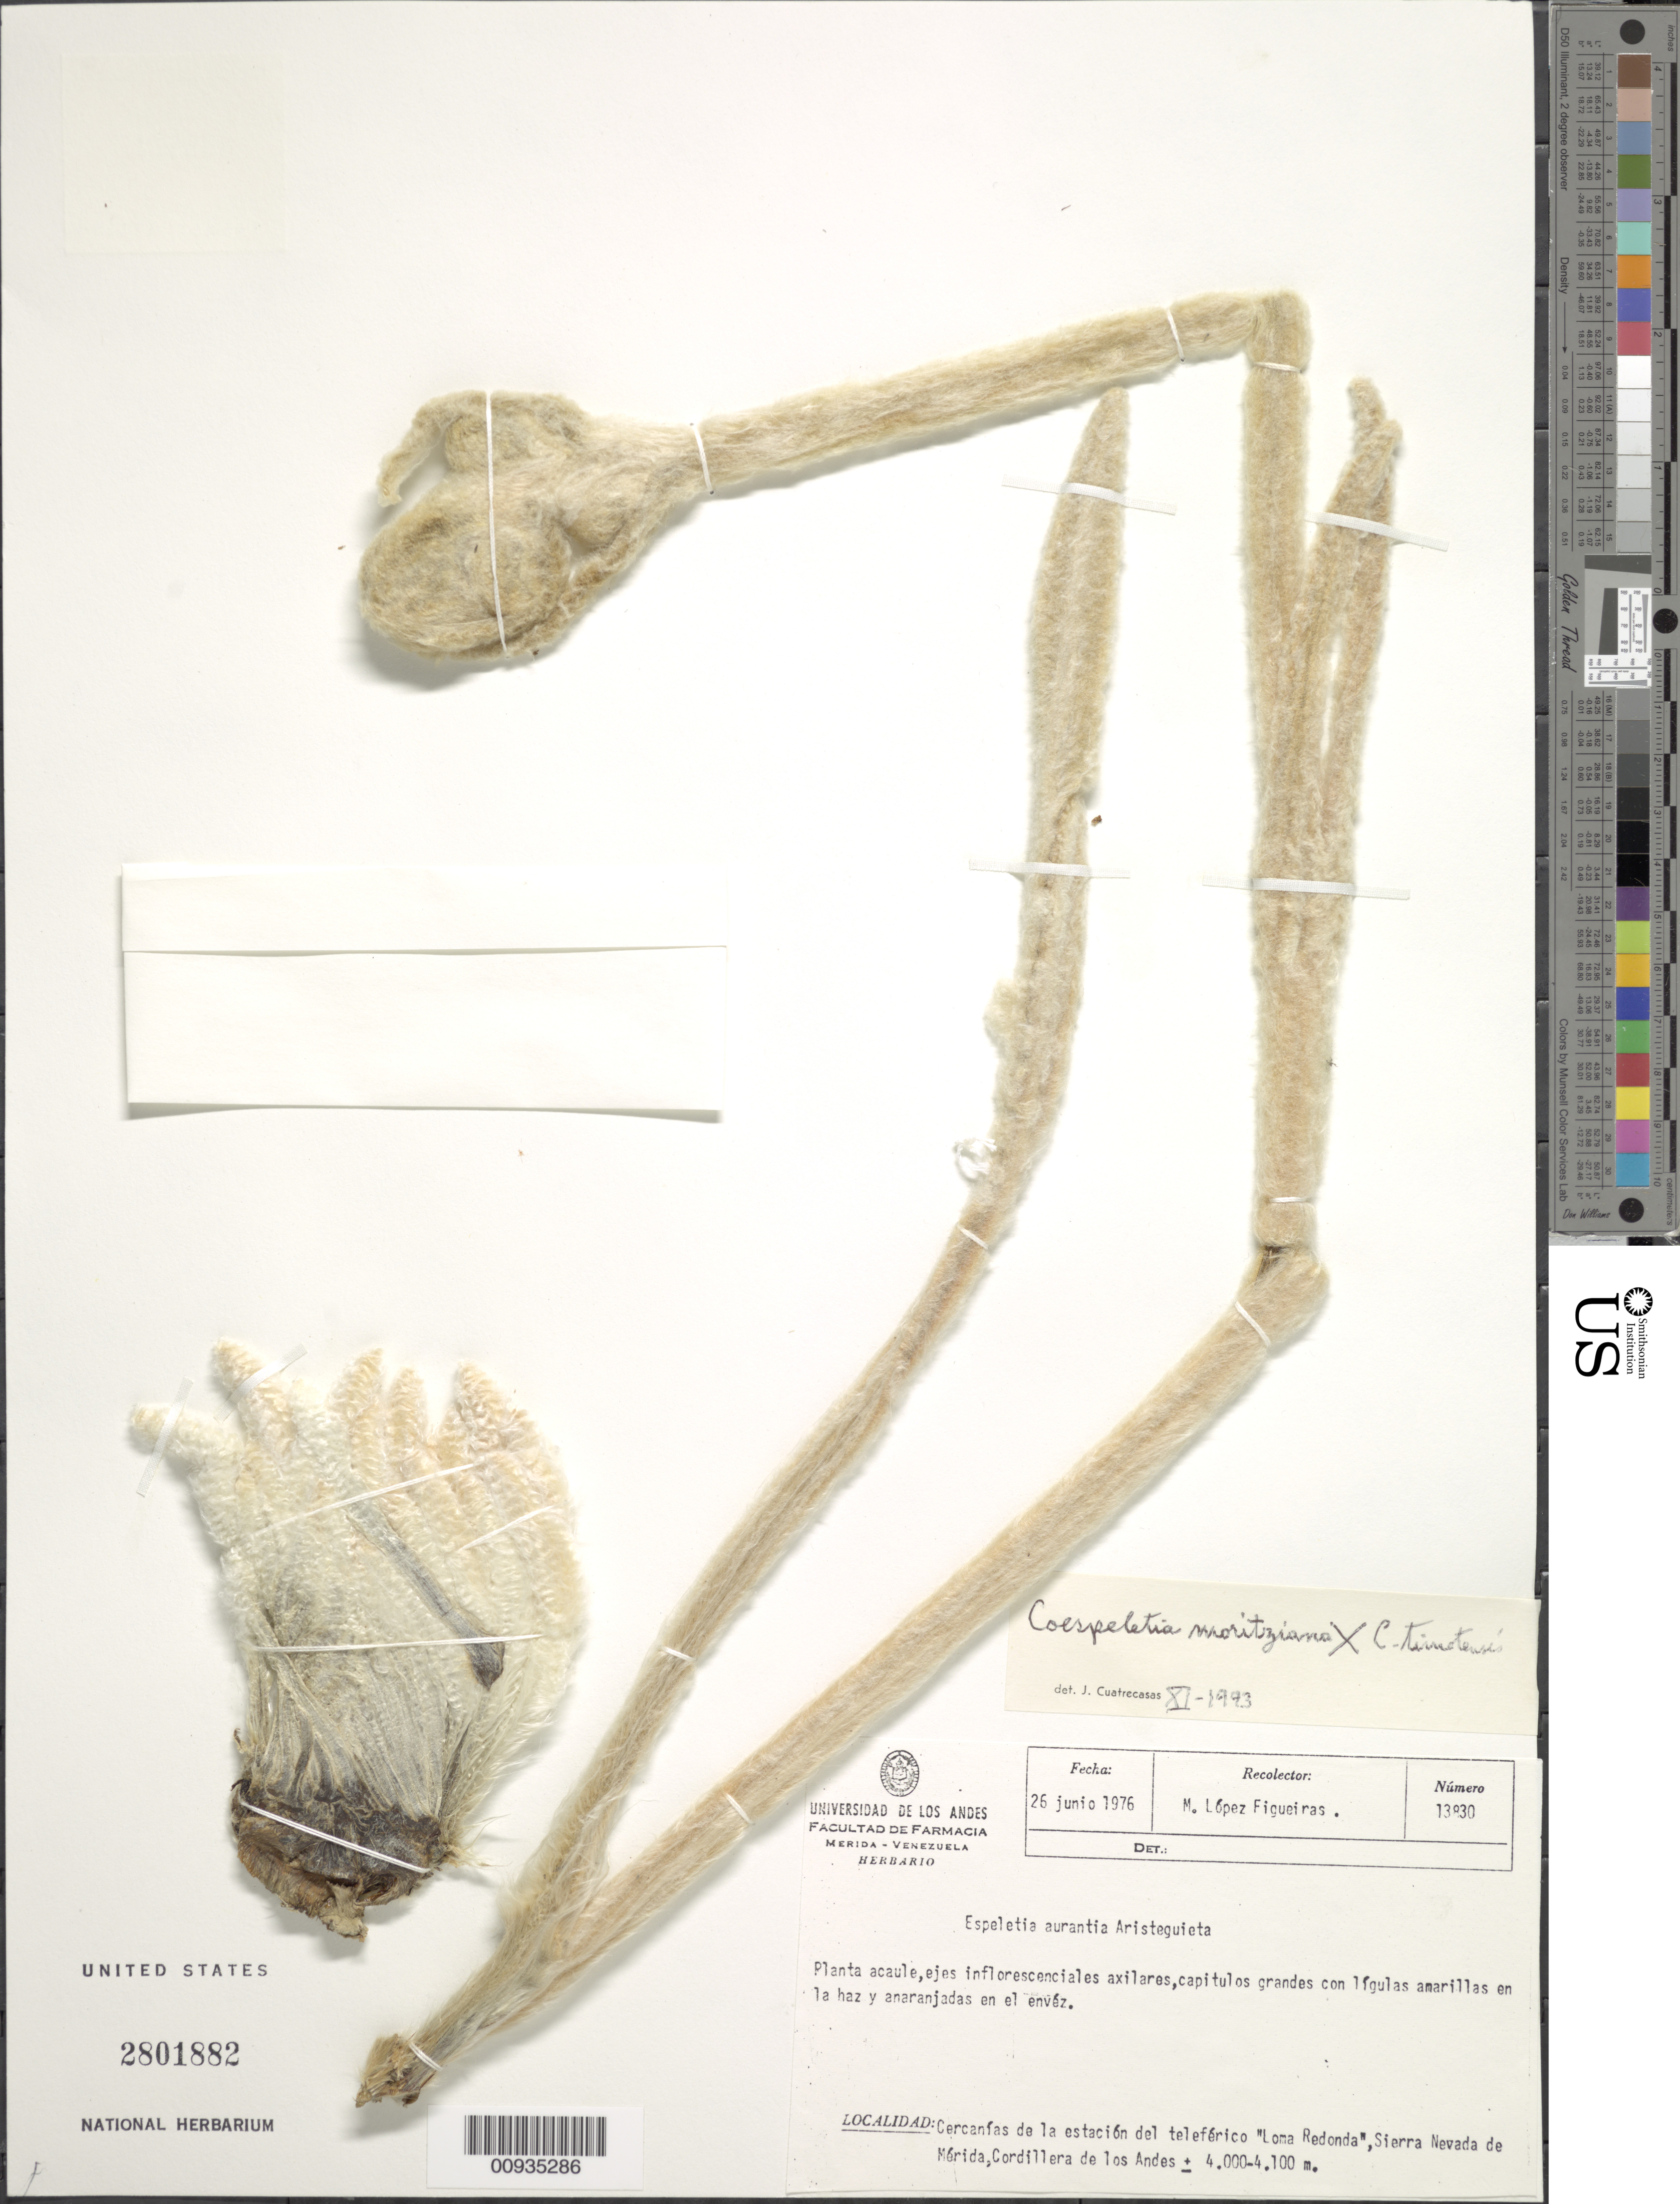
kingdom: Plantae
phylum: Tracheophyta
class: Magnoliopsida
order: Asterales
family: Asteraceae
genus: Coespeletia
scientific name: Coespeletia moritziana x C. timotensis (Cuatrec.) Cuatrec.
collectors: M. López Figueiras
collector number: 13830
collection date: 1976-06-26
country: Venezuela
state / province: Mérida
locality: Cerca de la estación del teleférico "Loma Redonda", Sierra Nevada de Mérida, Cordillera de los Andes.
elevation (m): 4000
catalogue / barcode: US 2801882